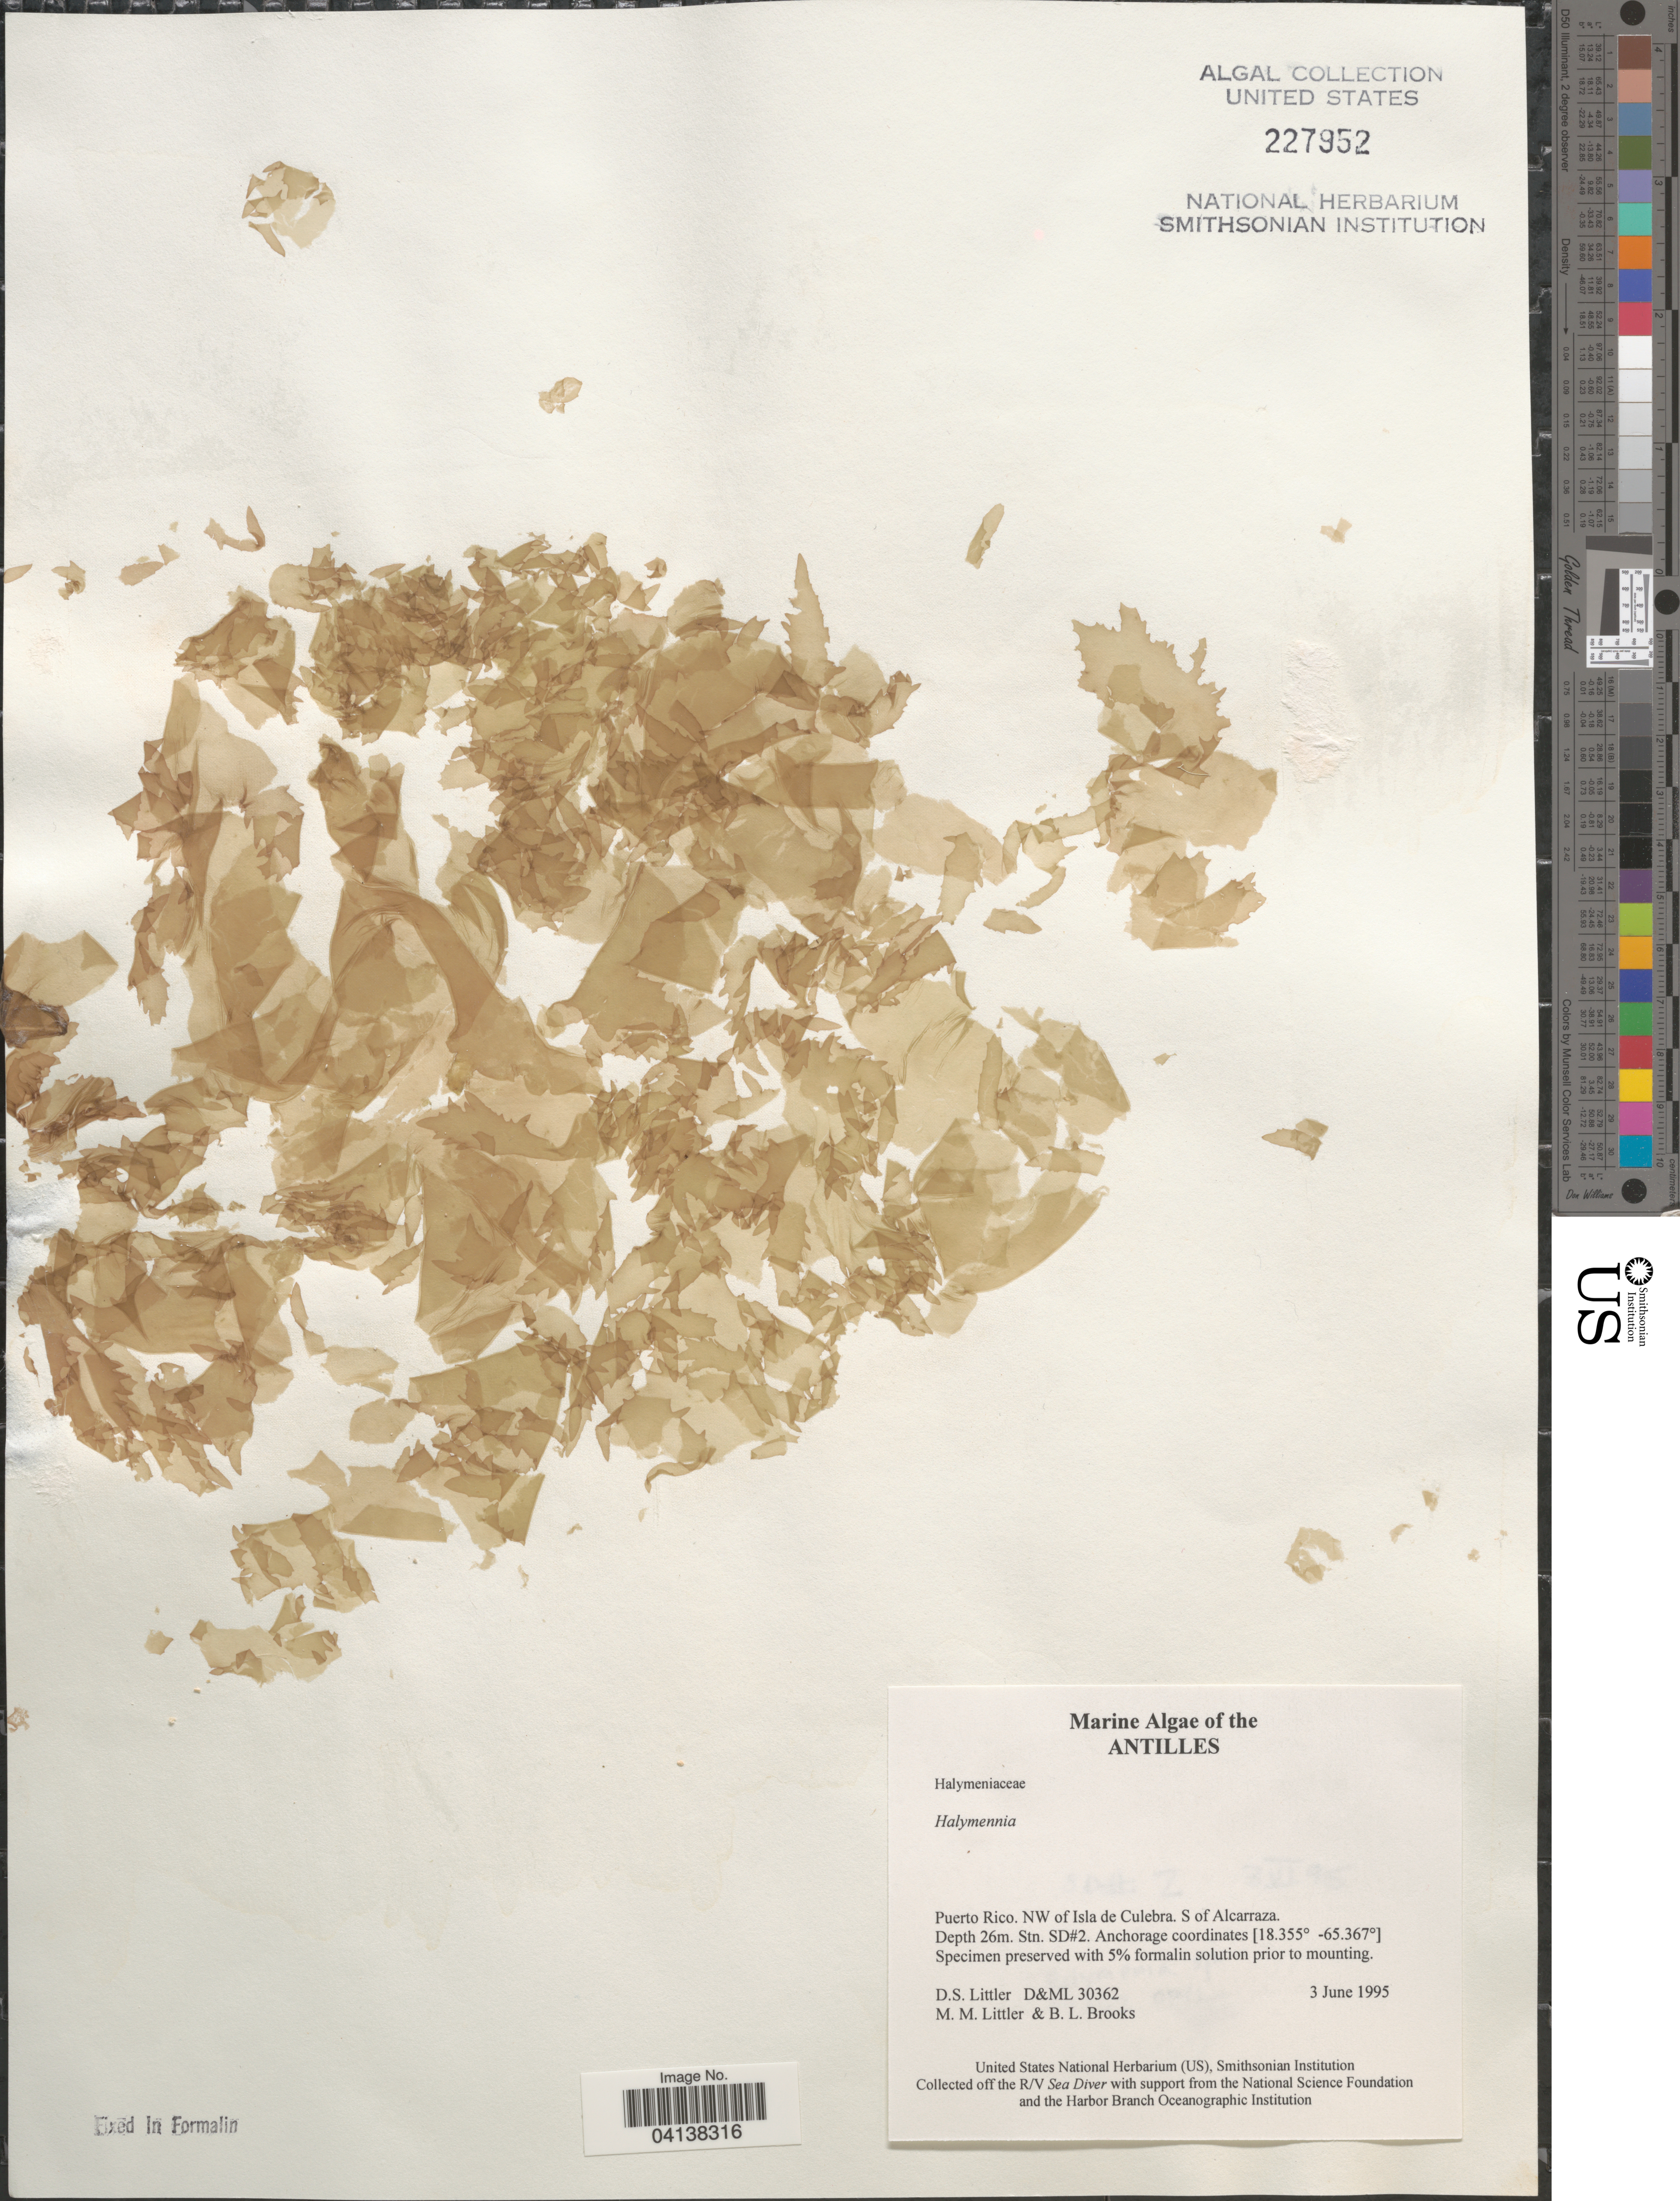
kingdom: Plantae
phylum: Rhodophyta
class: Florideophyceae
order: Halymeniales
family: Halymeniaceae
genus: Halymenia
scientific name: Halymenia sp.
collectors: D. S. Littler & B. Brooks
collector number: D&ML 30362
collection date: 1995-06-03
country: Puerto Rico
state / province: Culebra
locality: NW of Isla de Culebra. S of Alcarraza. Stn. SD#2. The Antilles.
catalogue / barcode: US 227952